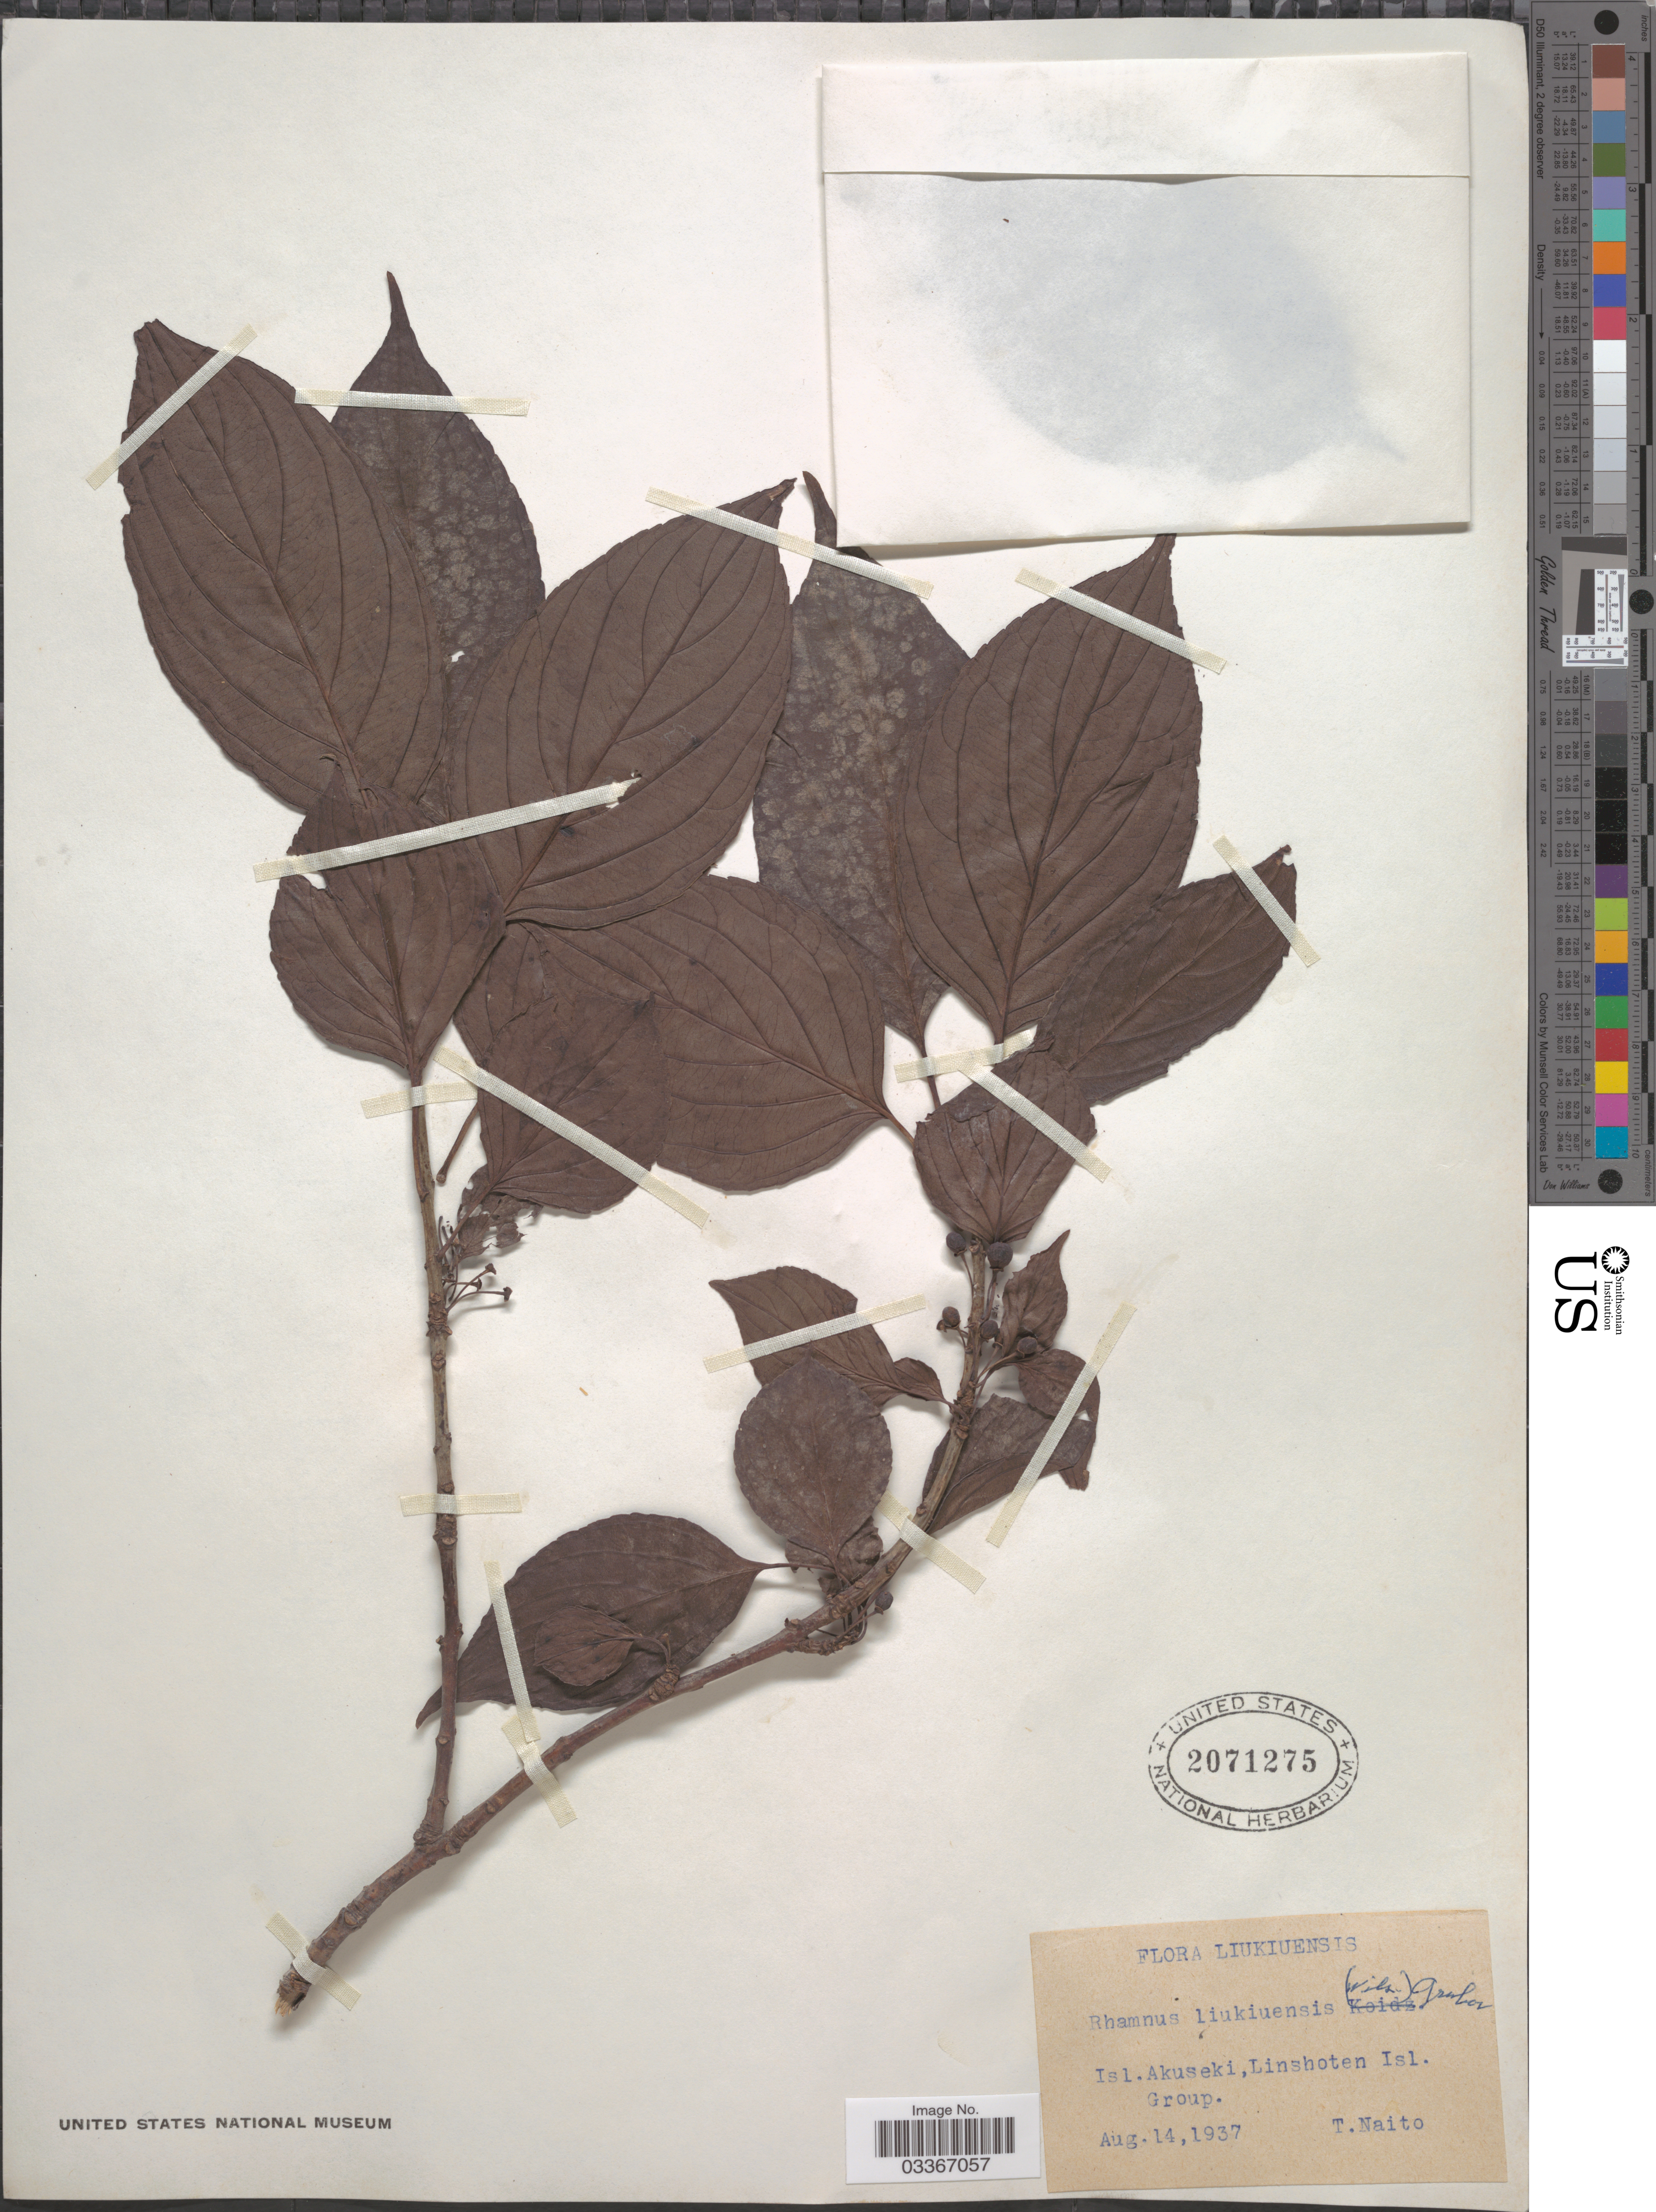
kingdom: Plantae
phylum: Tracheophyta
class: Magnoliopsida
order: Rosales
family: Rhamnaceae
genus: Rhamnus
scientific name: Rhamnus liukiuensis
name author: (E.H. Wilson) Koidz.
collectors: T. Naito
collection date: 1937-08-14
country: Japan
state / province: Okinawa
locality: Liukiuensis. [unsure placement] Isl. Akiseki, Linshoten Isl. Group.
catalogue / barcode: US 2071275